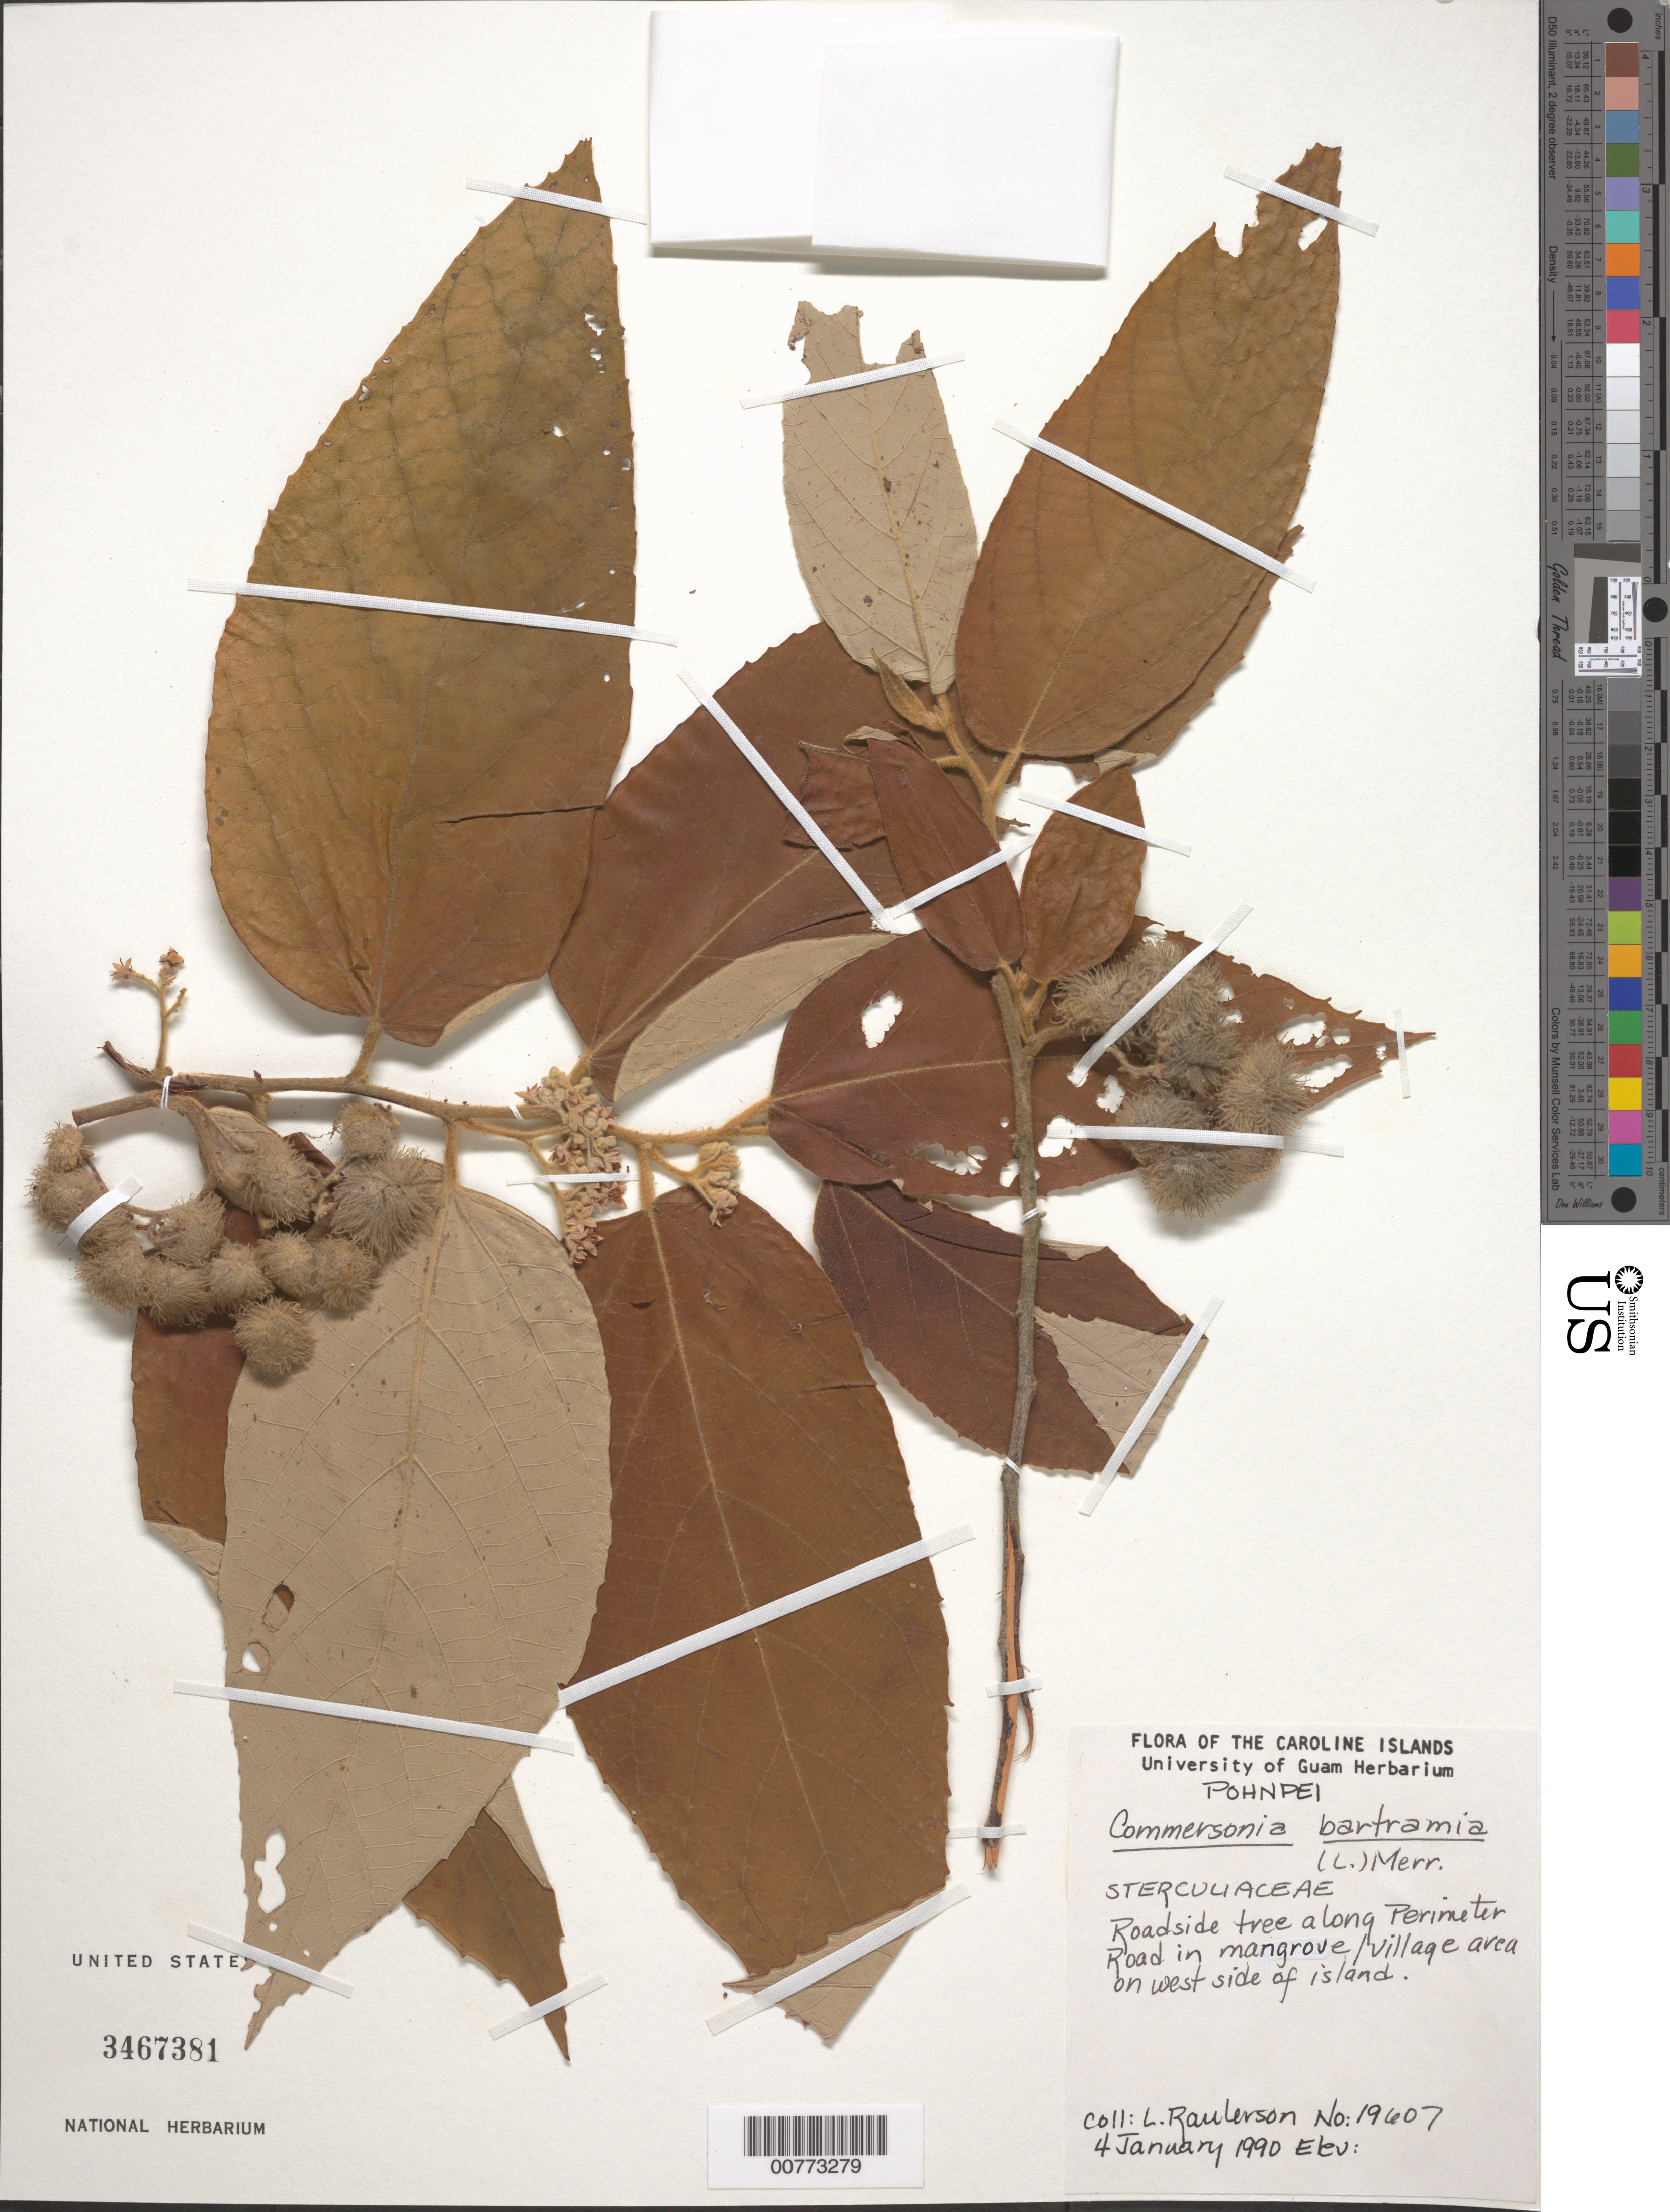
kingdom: Plantae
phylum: Tracheophyta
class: Magnoliopsida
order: Malvales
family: Malvaceae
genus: Commersonia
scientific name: Commersonia bartramia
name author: (L.) Merr.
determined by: Fosberg, F. R.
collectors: L. Raulerson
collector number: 19607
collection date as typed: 04 Jan 1990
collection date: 1990-01-04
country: Micronesia, Federated States of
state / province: Pohnpei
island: Pohnpei [Ponape]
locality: Roadside along Perimeter Road in mangrove/village area W side of island.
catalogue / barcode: US 3467381